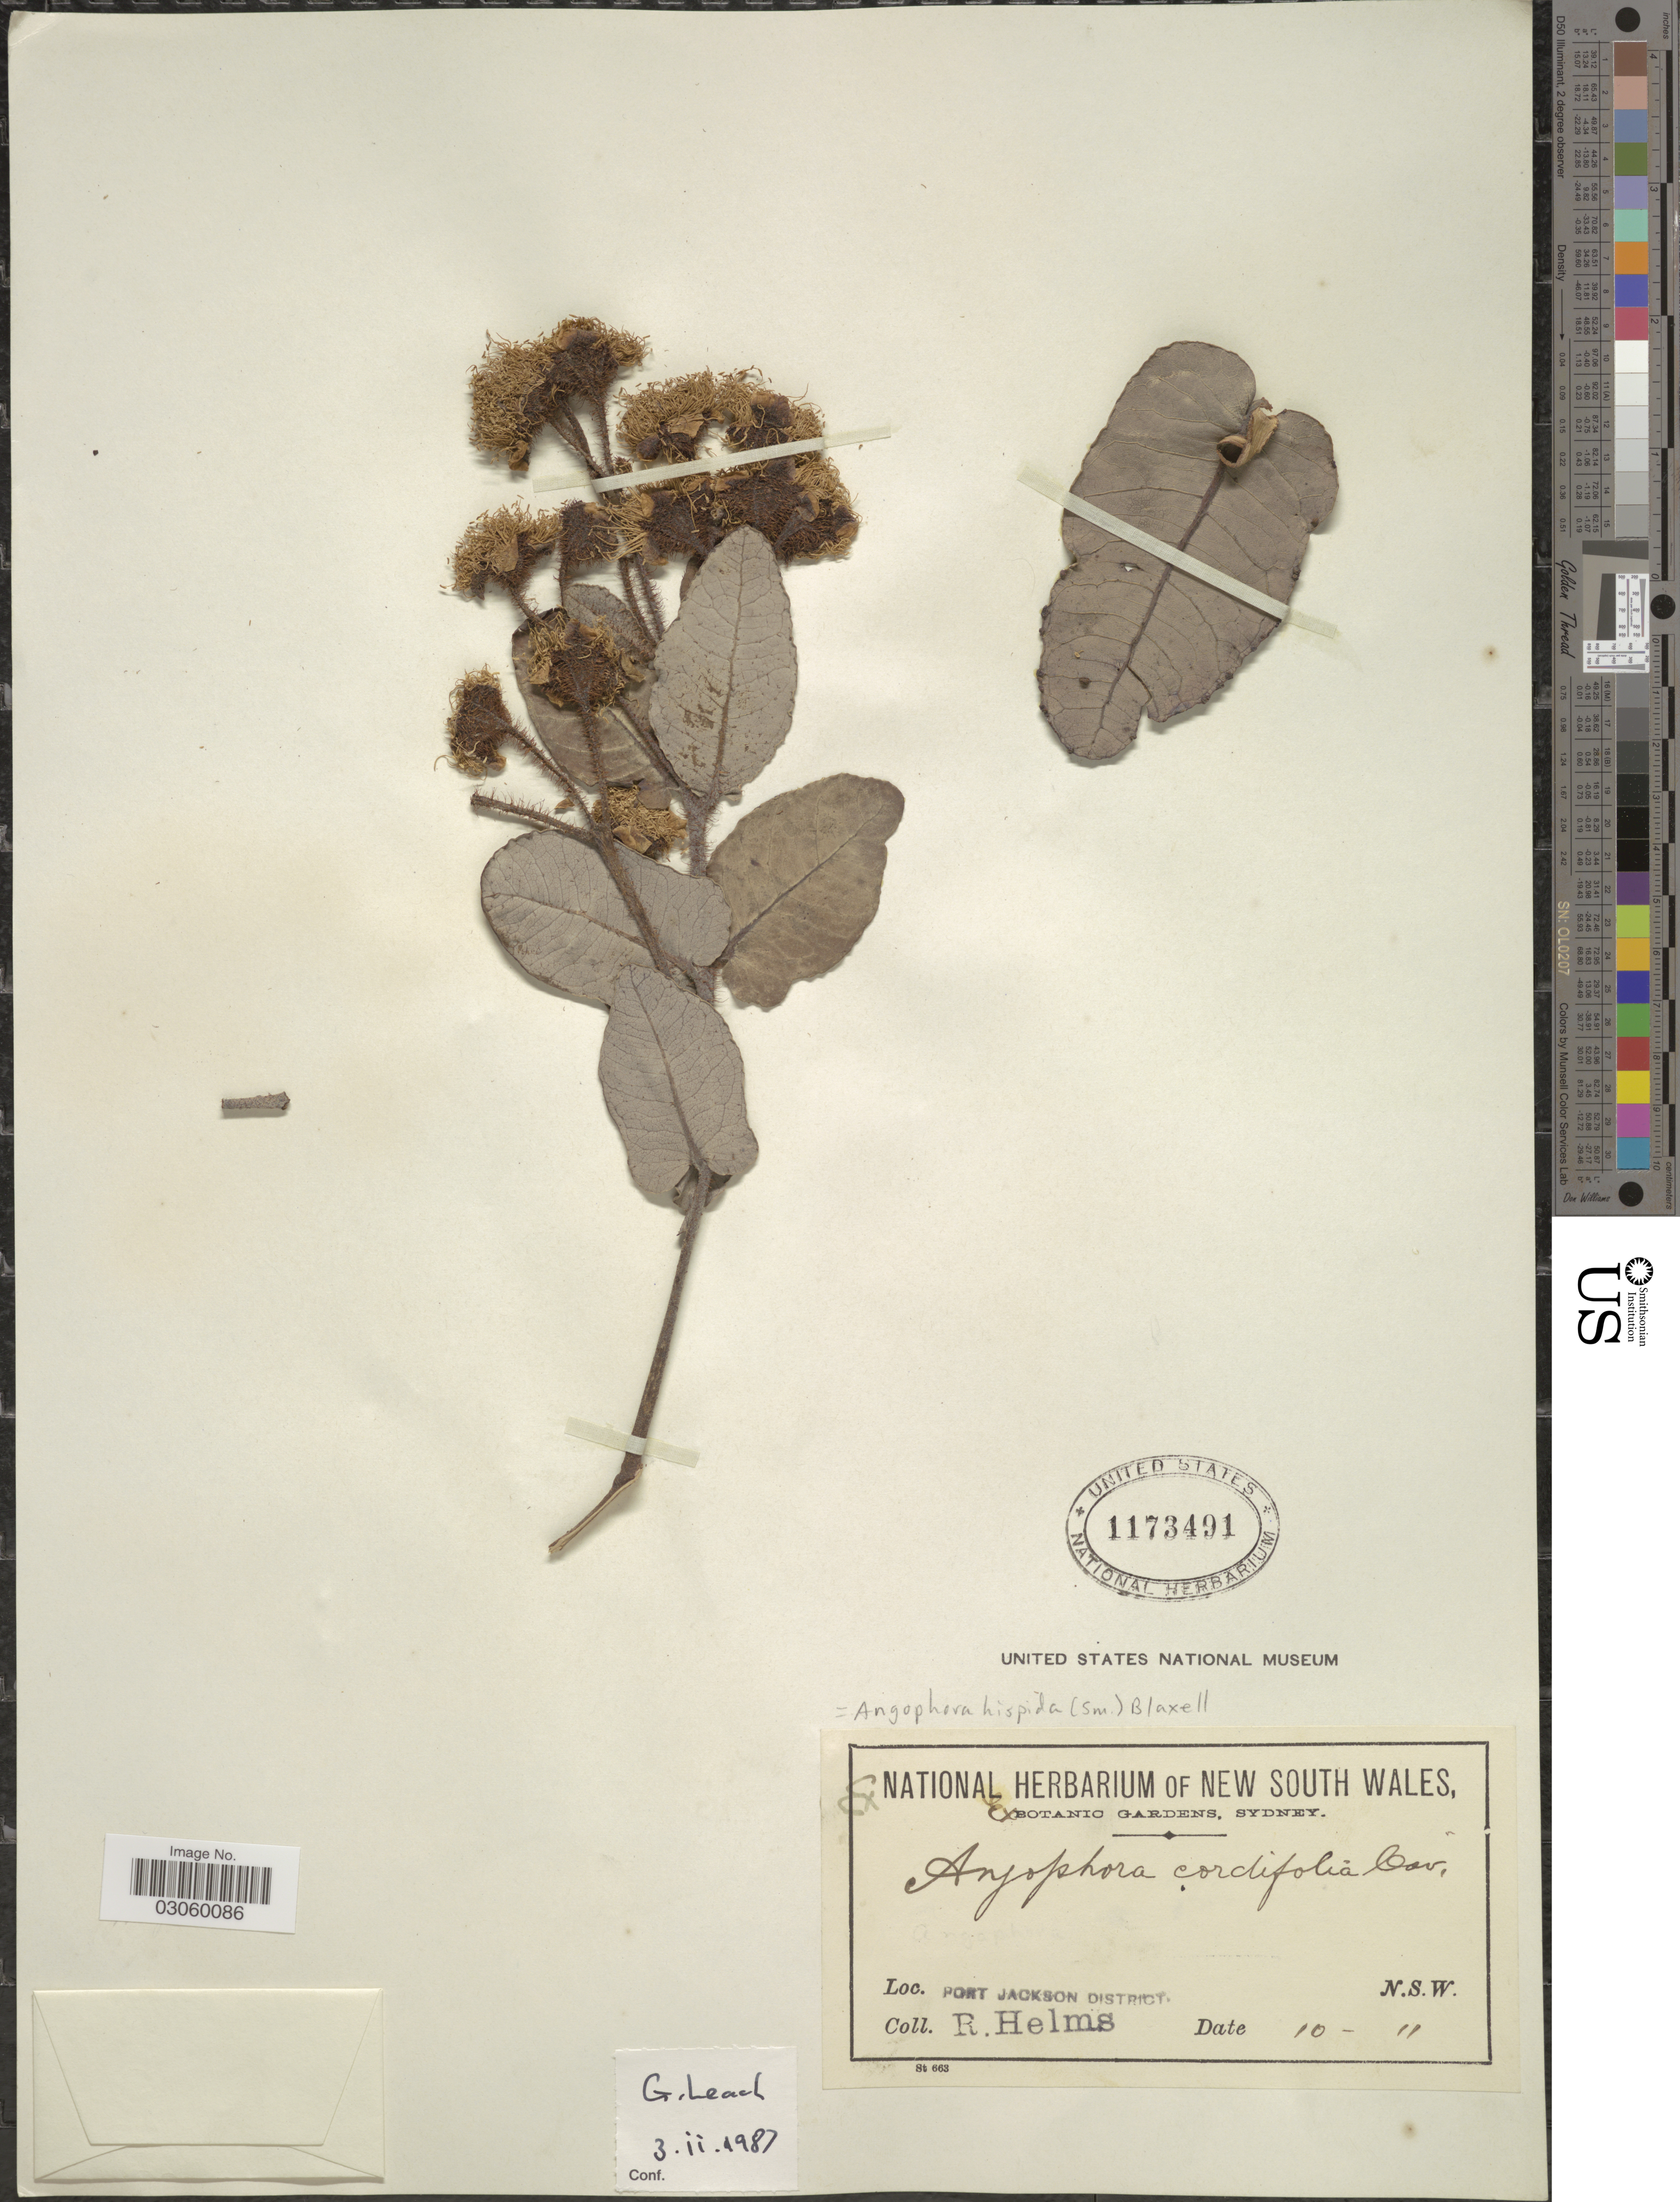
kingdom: Plantae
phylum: Tracheophyta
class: Magnoliopsida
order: Myrtales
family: Myrtaceae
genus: Angophora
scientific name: Angophora hispida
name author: (Sm.) Blaxell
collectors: R. Helms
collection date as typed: Transcribed d/m/y: /10/11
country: Australia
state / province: New South Wales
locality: Port Jackson District.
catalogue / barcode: US 1173491